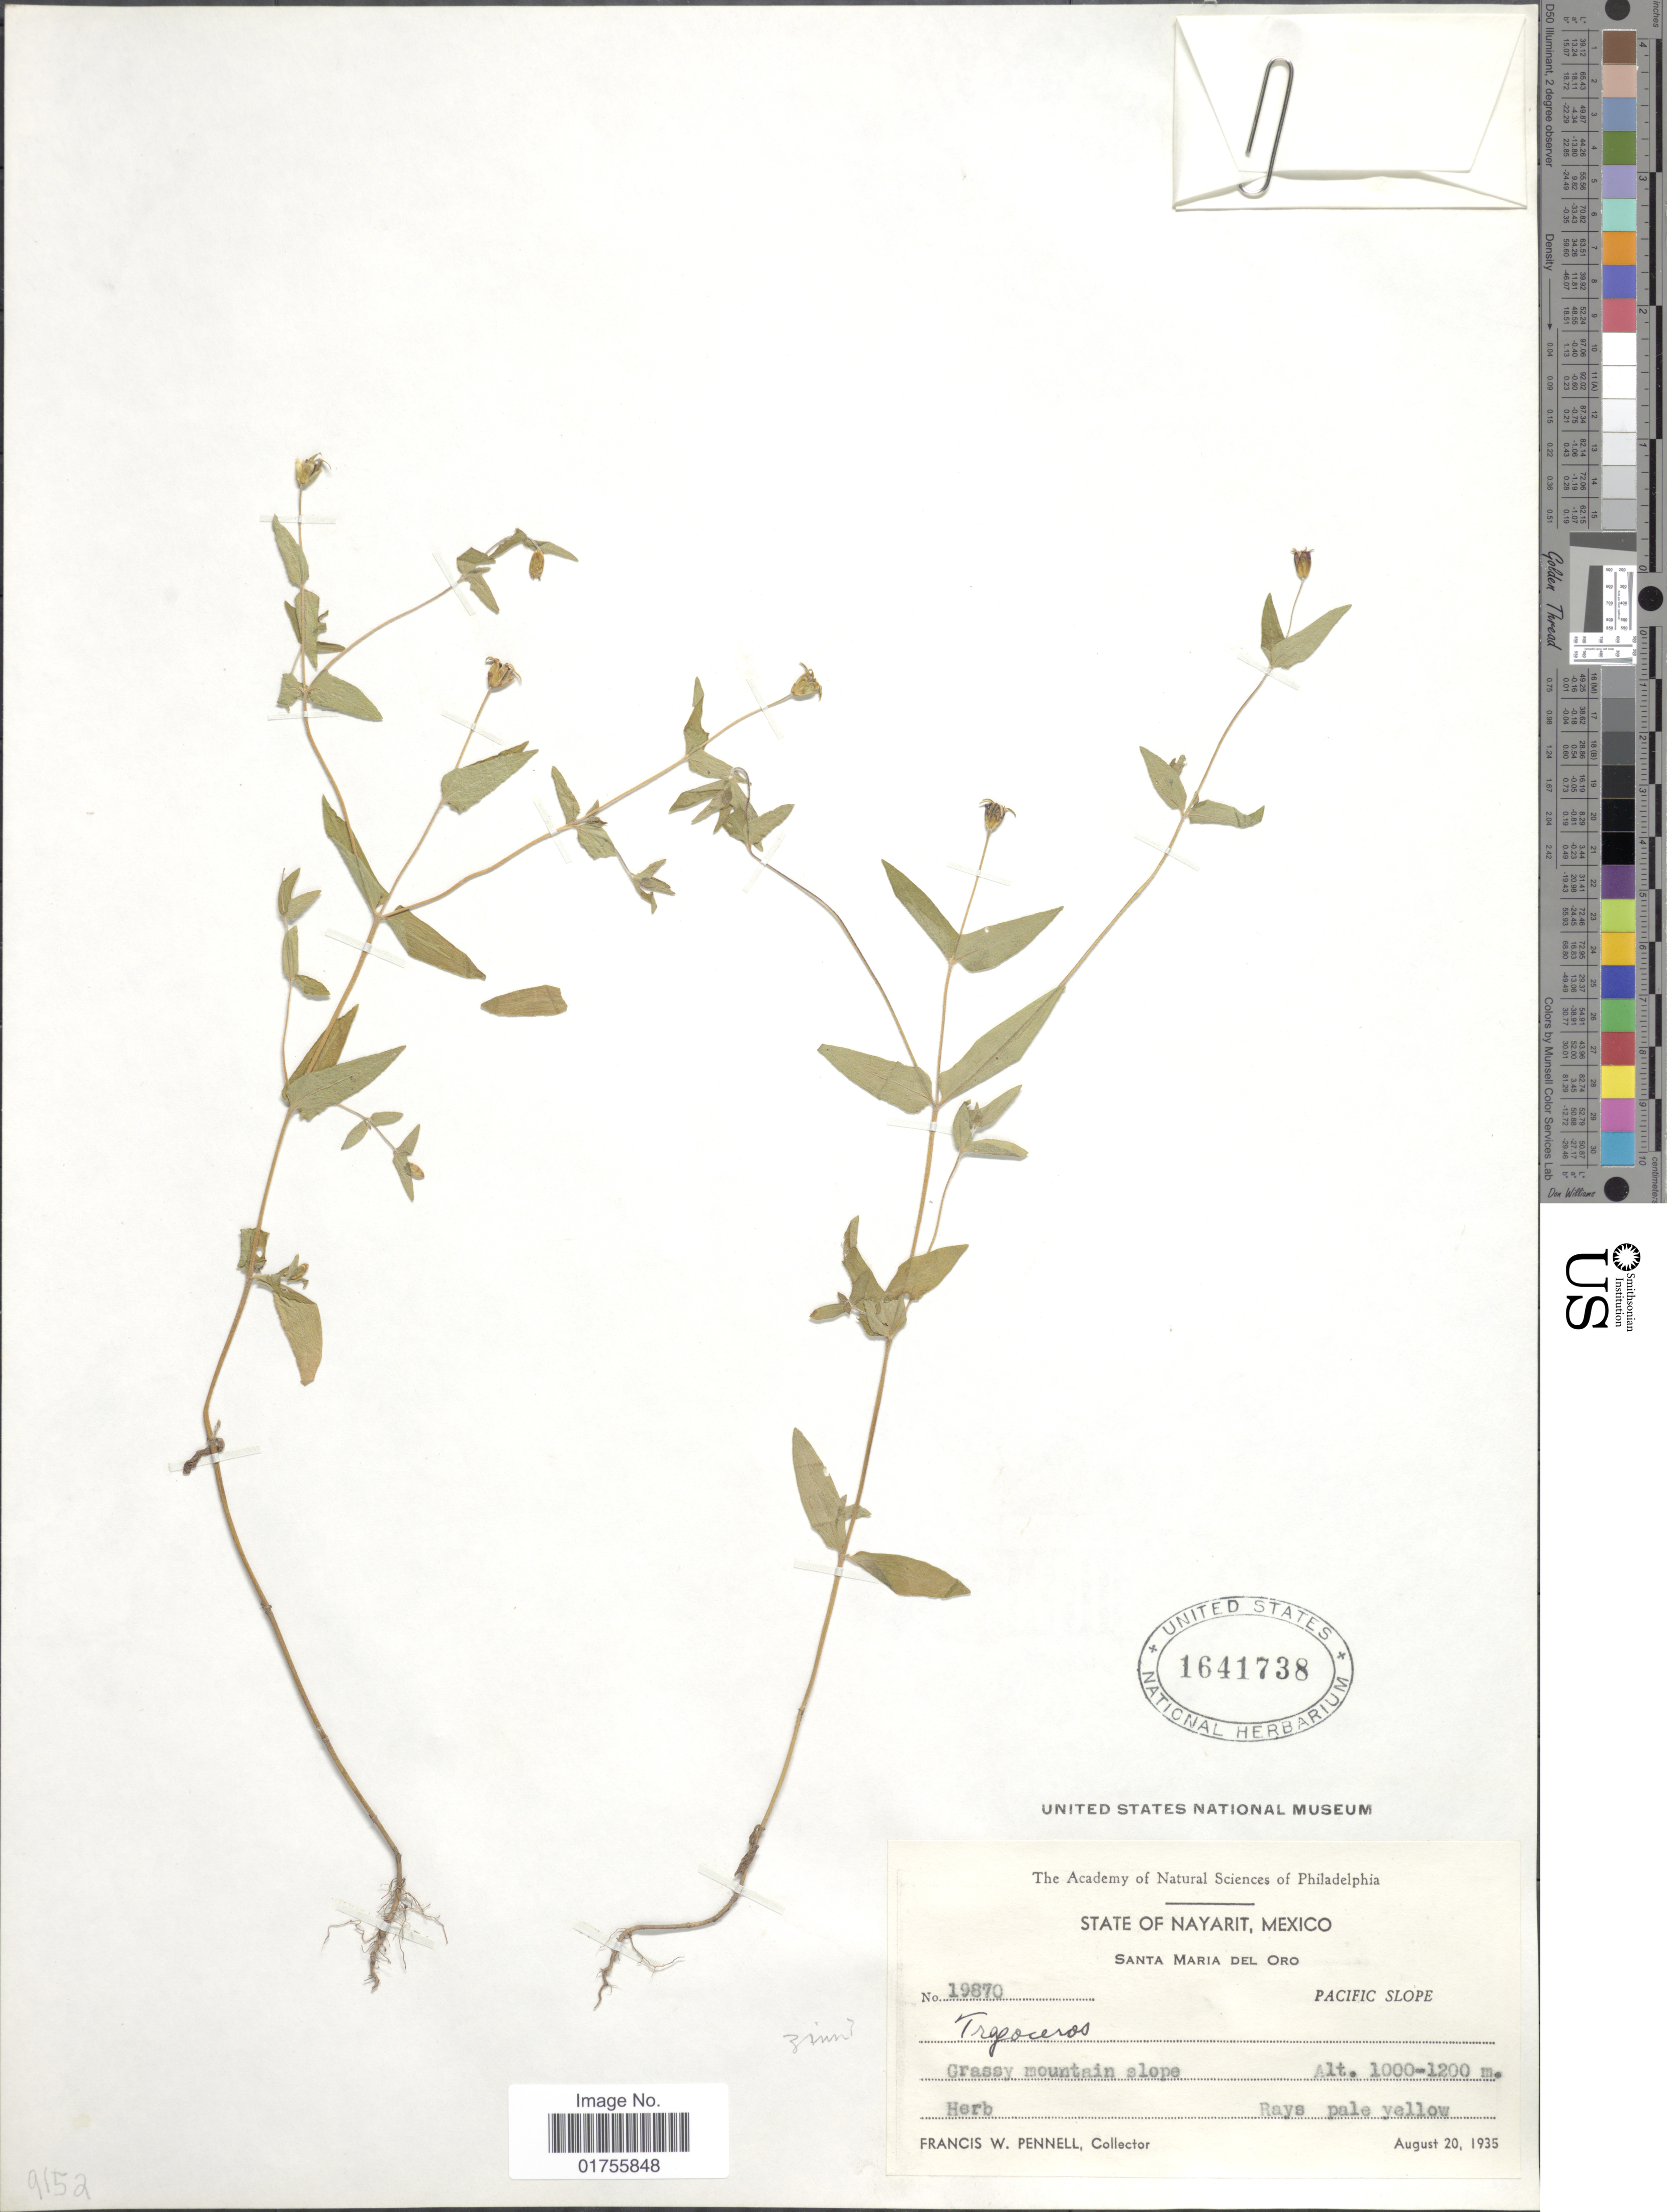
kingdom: Plantae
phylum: Tracheophyta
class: Magnoliopsida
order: Asterales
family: Asteraceae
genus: Tragoceros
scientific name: Tragoceros sp.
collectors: F. W. Pennell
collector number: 19870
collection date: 1935-08-20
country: Mexico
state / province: Nayarit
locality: State of Nayarit, Mexic, Santa Maria Del Oro, Pacific Slope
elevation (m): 1000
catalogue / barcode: US 1641738